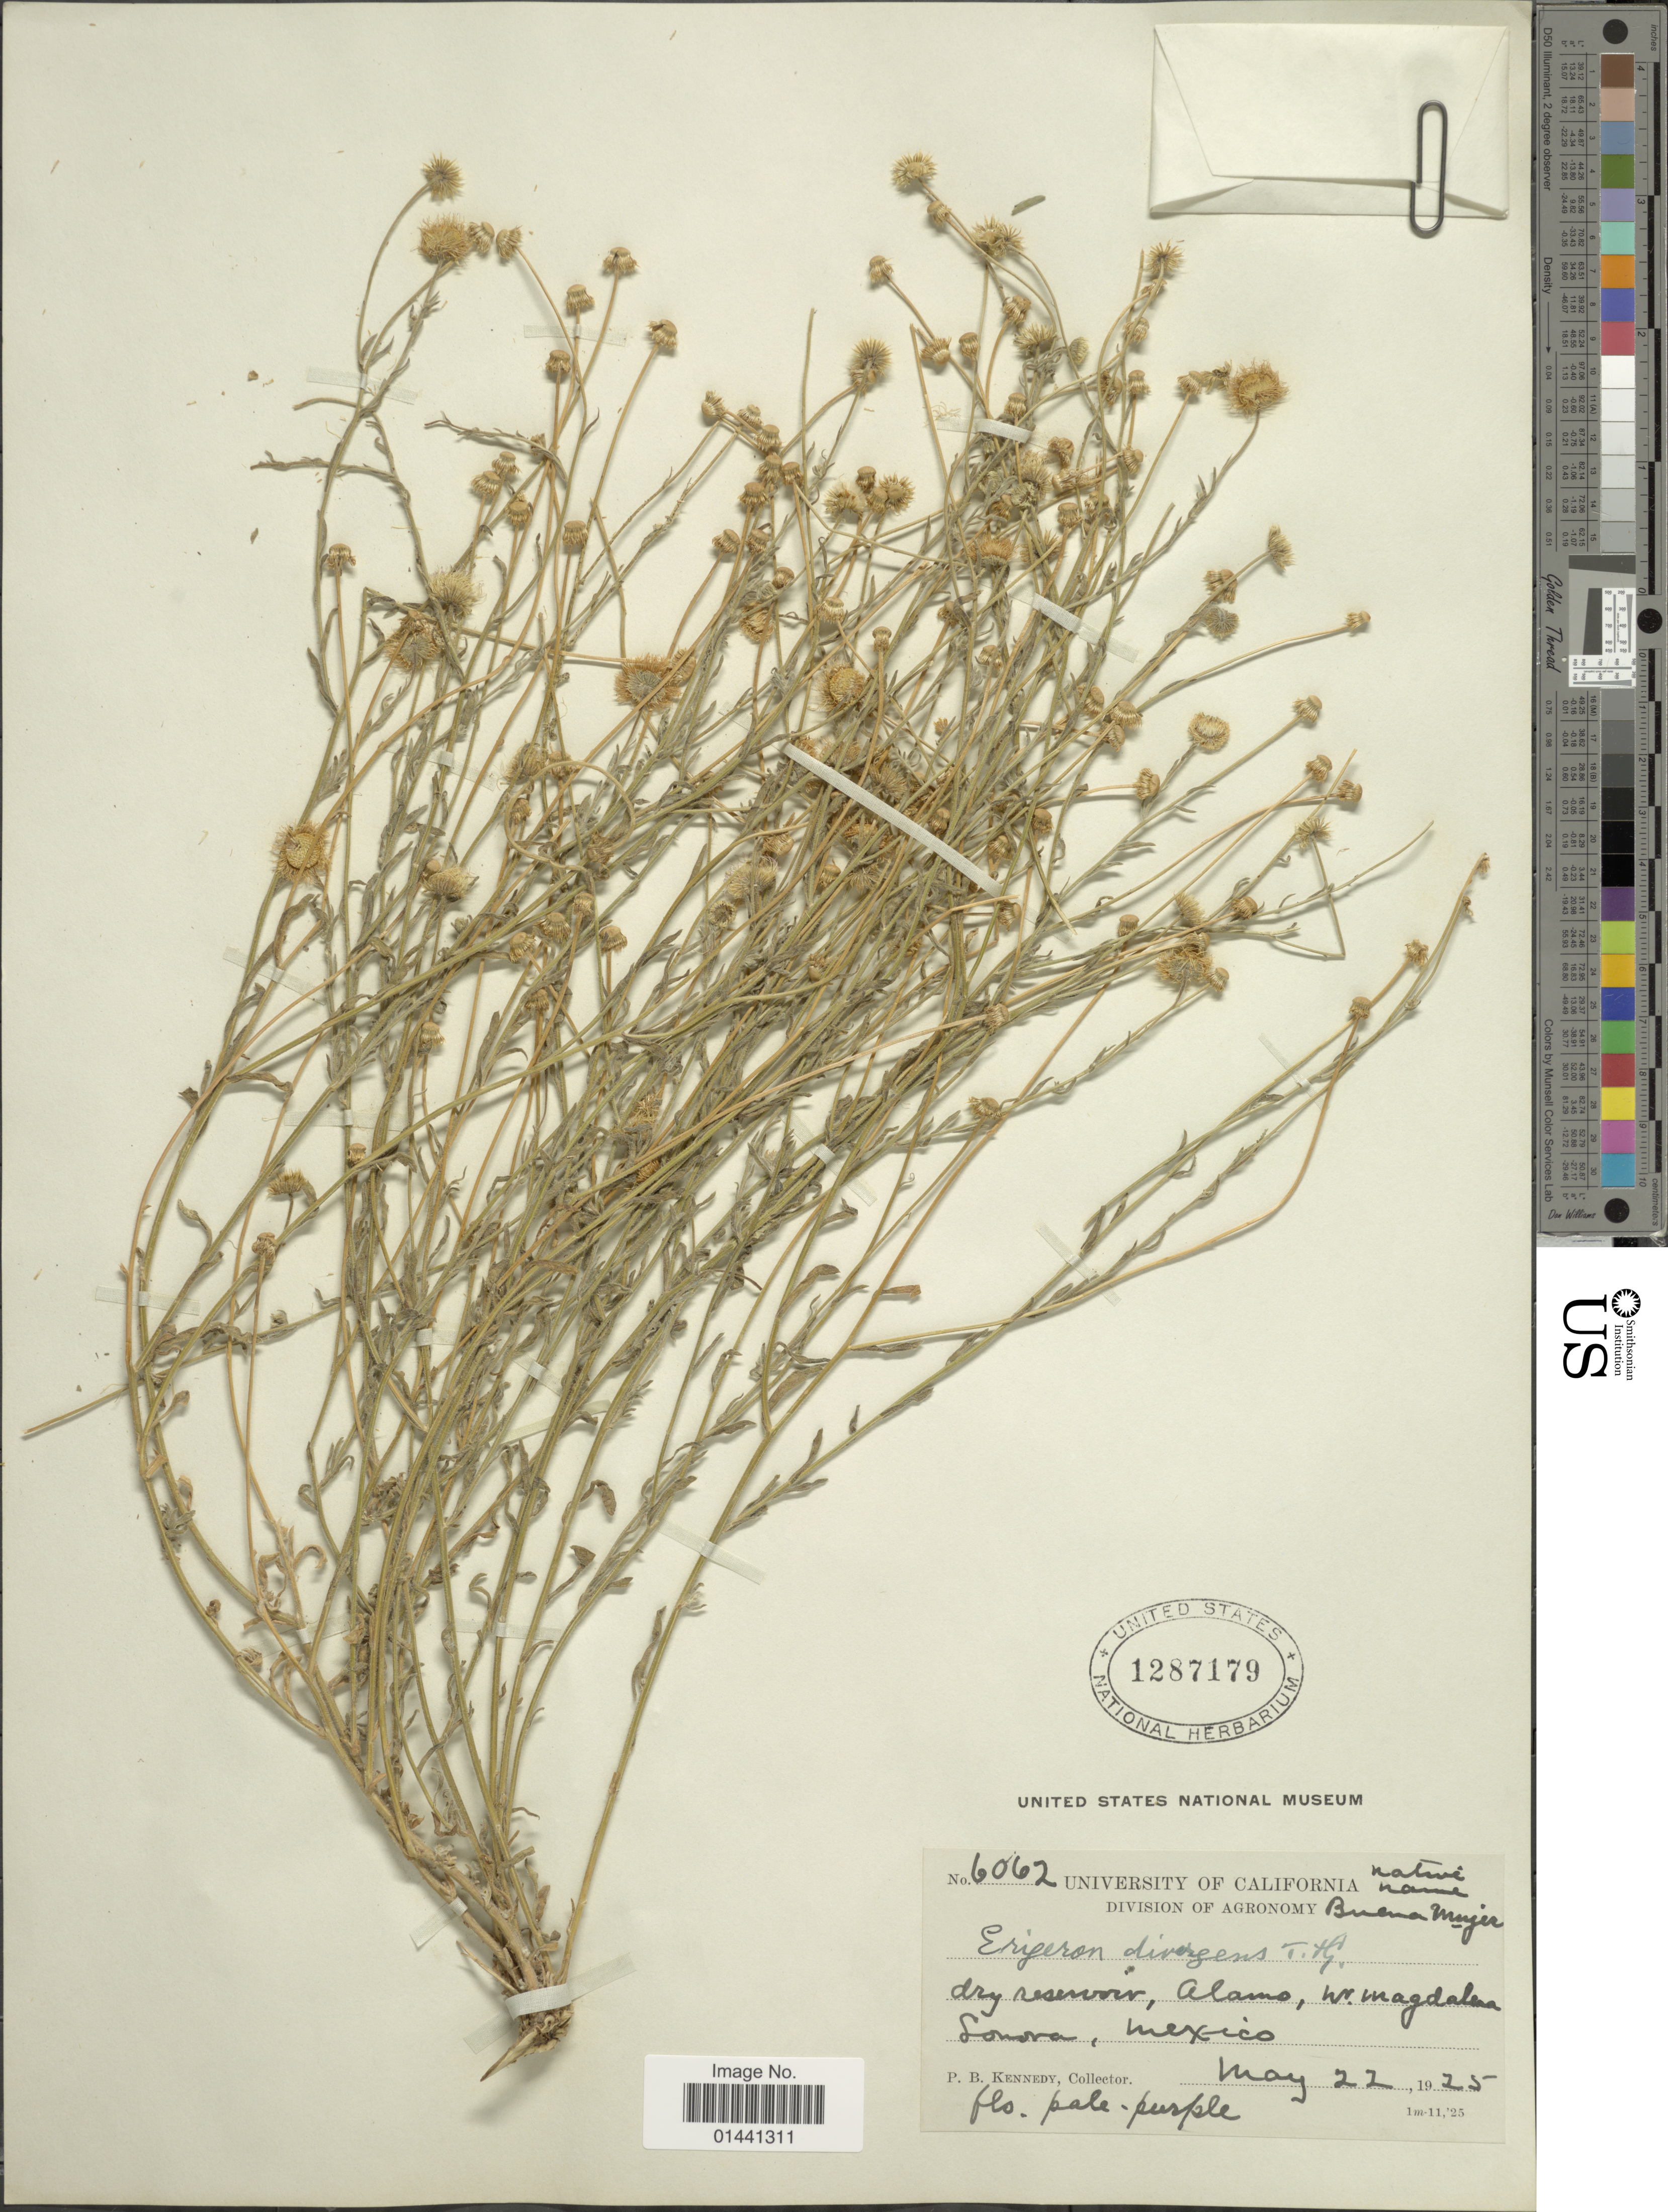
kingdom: Plantae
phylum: Tracheophyta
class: Magnoliopsida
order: Asterales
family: Asteraceae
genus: Erigeron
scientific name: Erigeron divergens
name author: Torr. & A. Gray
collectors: P. B. Kennedy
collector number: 6062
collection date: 1925-05-22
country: Mexico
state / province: Sonora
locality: Dry reservoir, Alamo, W. Magdalena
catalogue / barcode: US 1287179